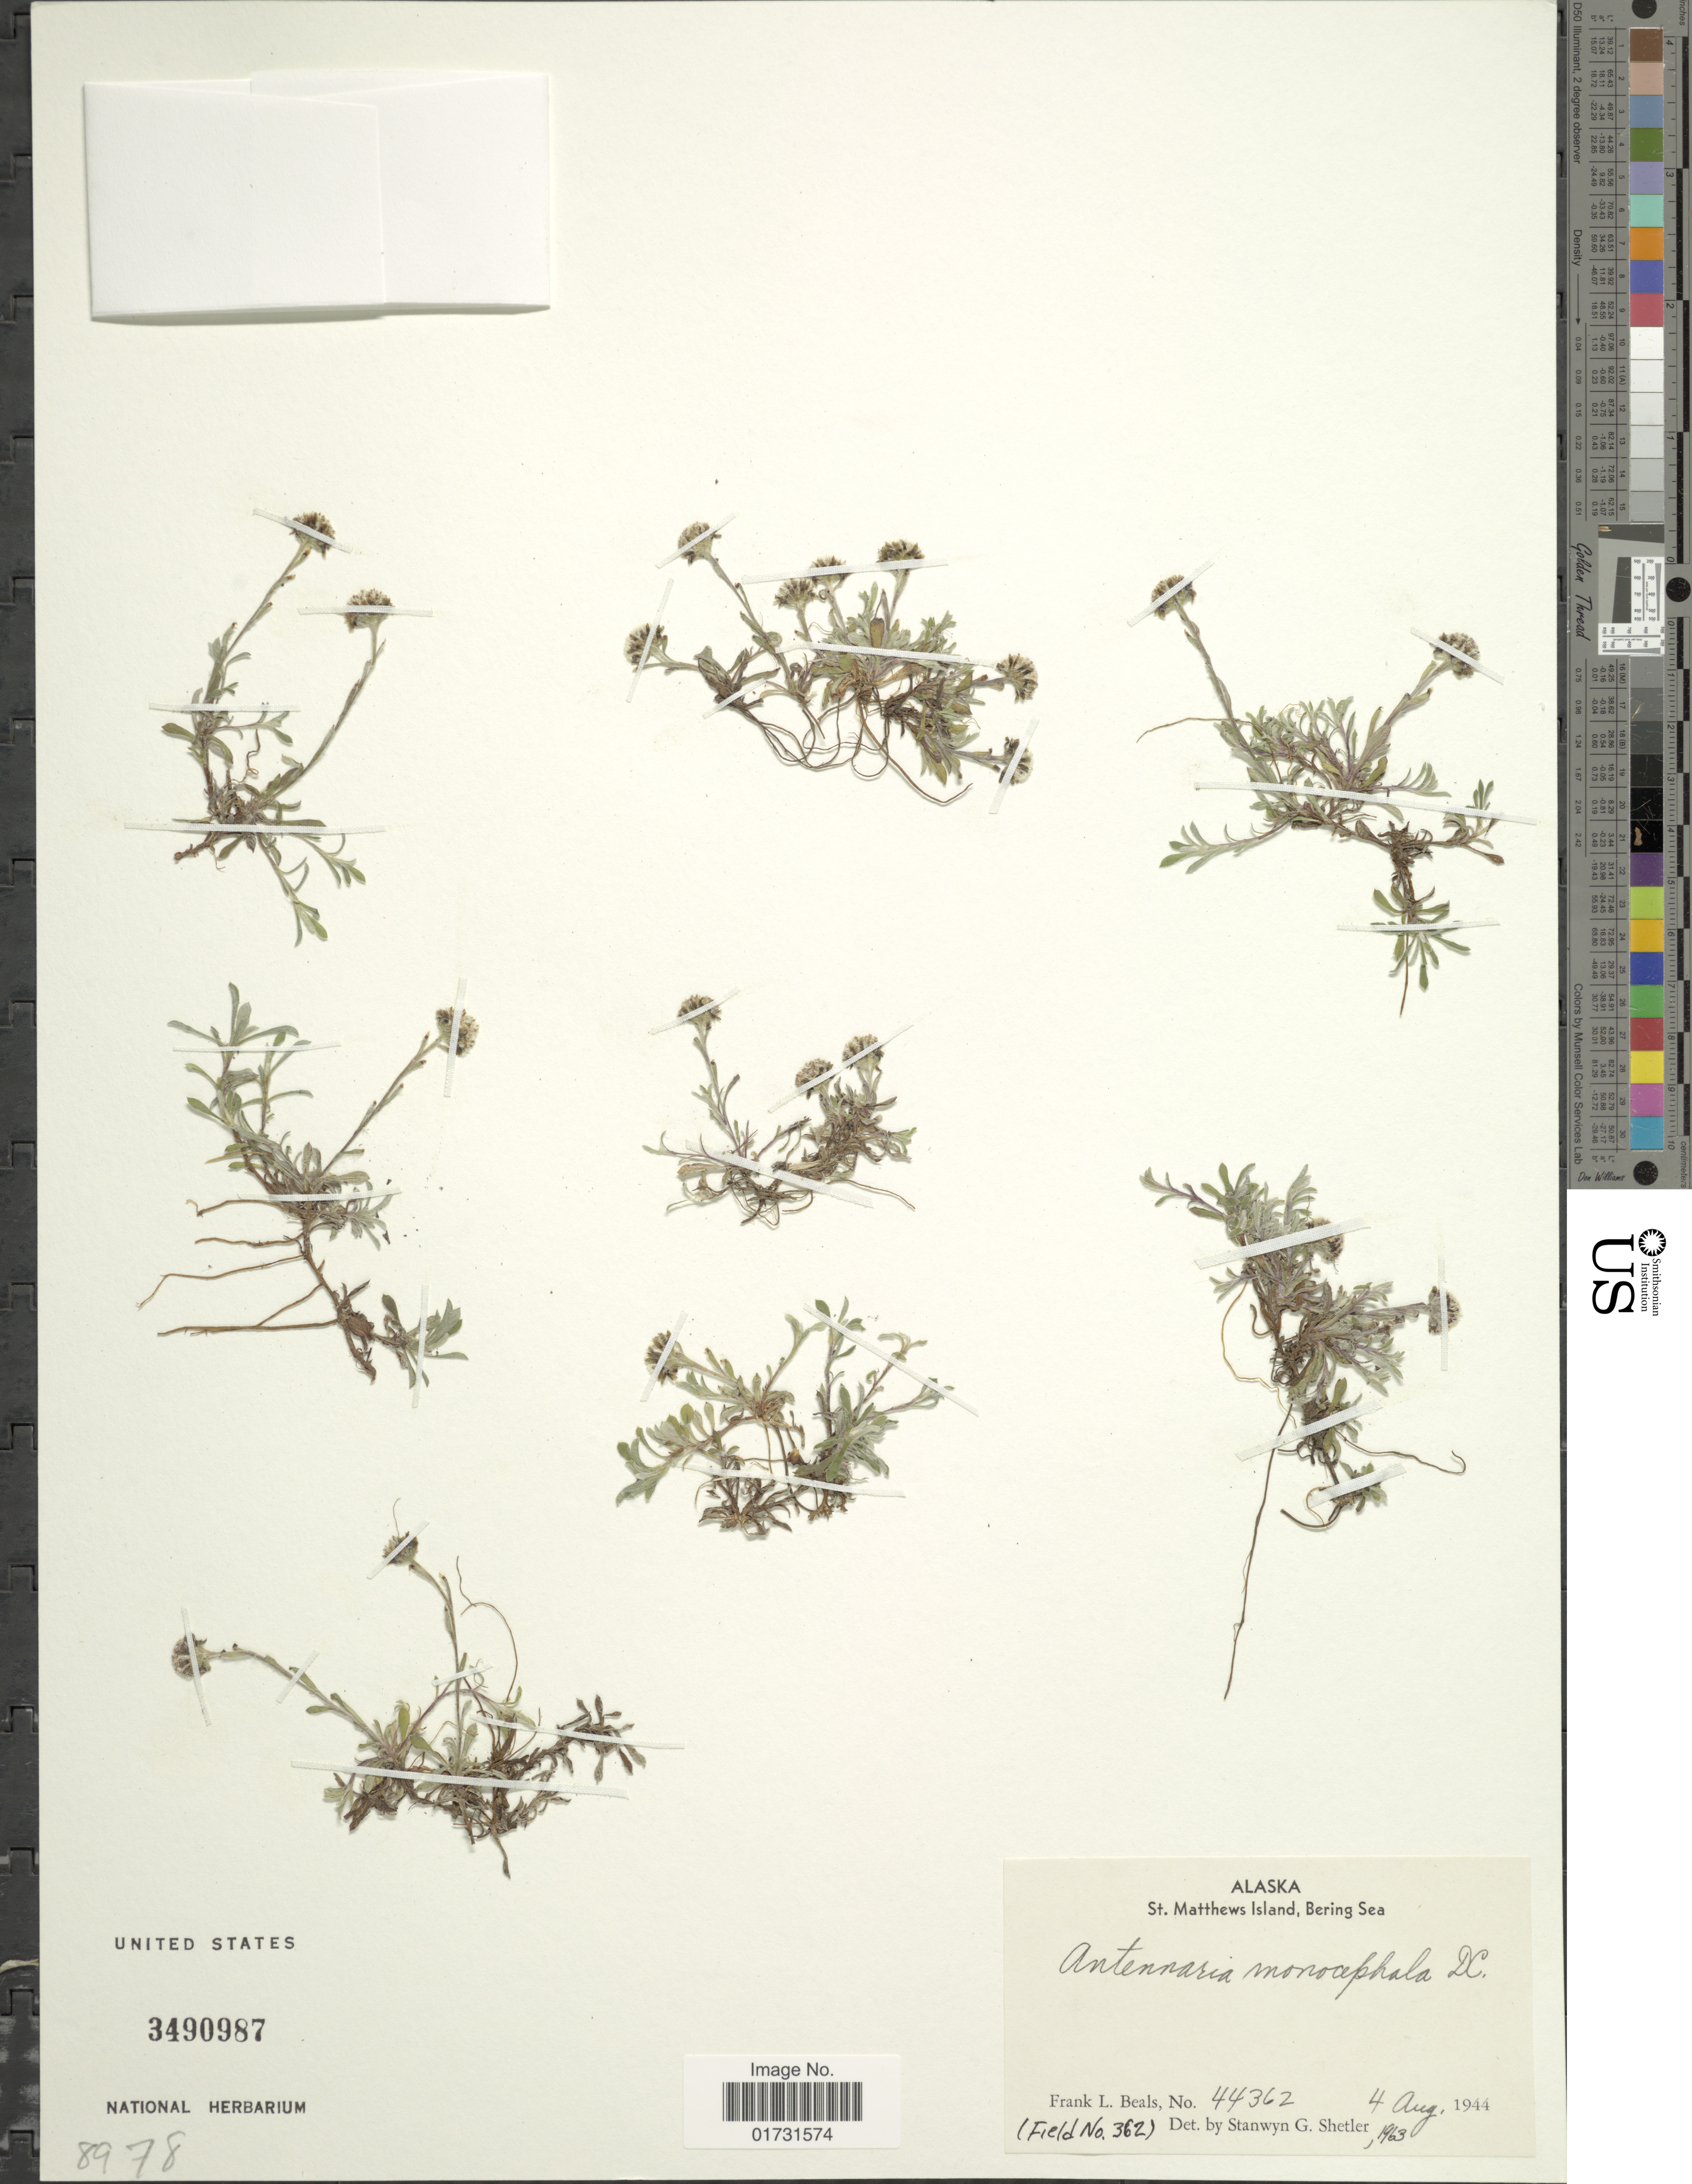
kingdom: Plantae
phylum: Tracheophyta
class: Magnoliopsida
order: Asterales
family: Asteraceae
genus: Antennaria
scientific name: Antennaria monocephala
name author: DC.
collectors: F. Beals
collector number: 44362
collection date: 1944-08-04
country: United States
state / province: Alaska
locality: St. Matthews Island, Bering Sea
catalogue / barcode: US 3490987